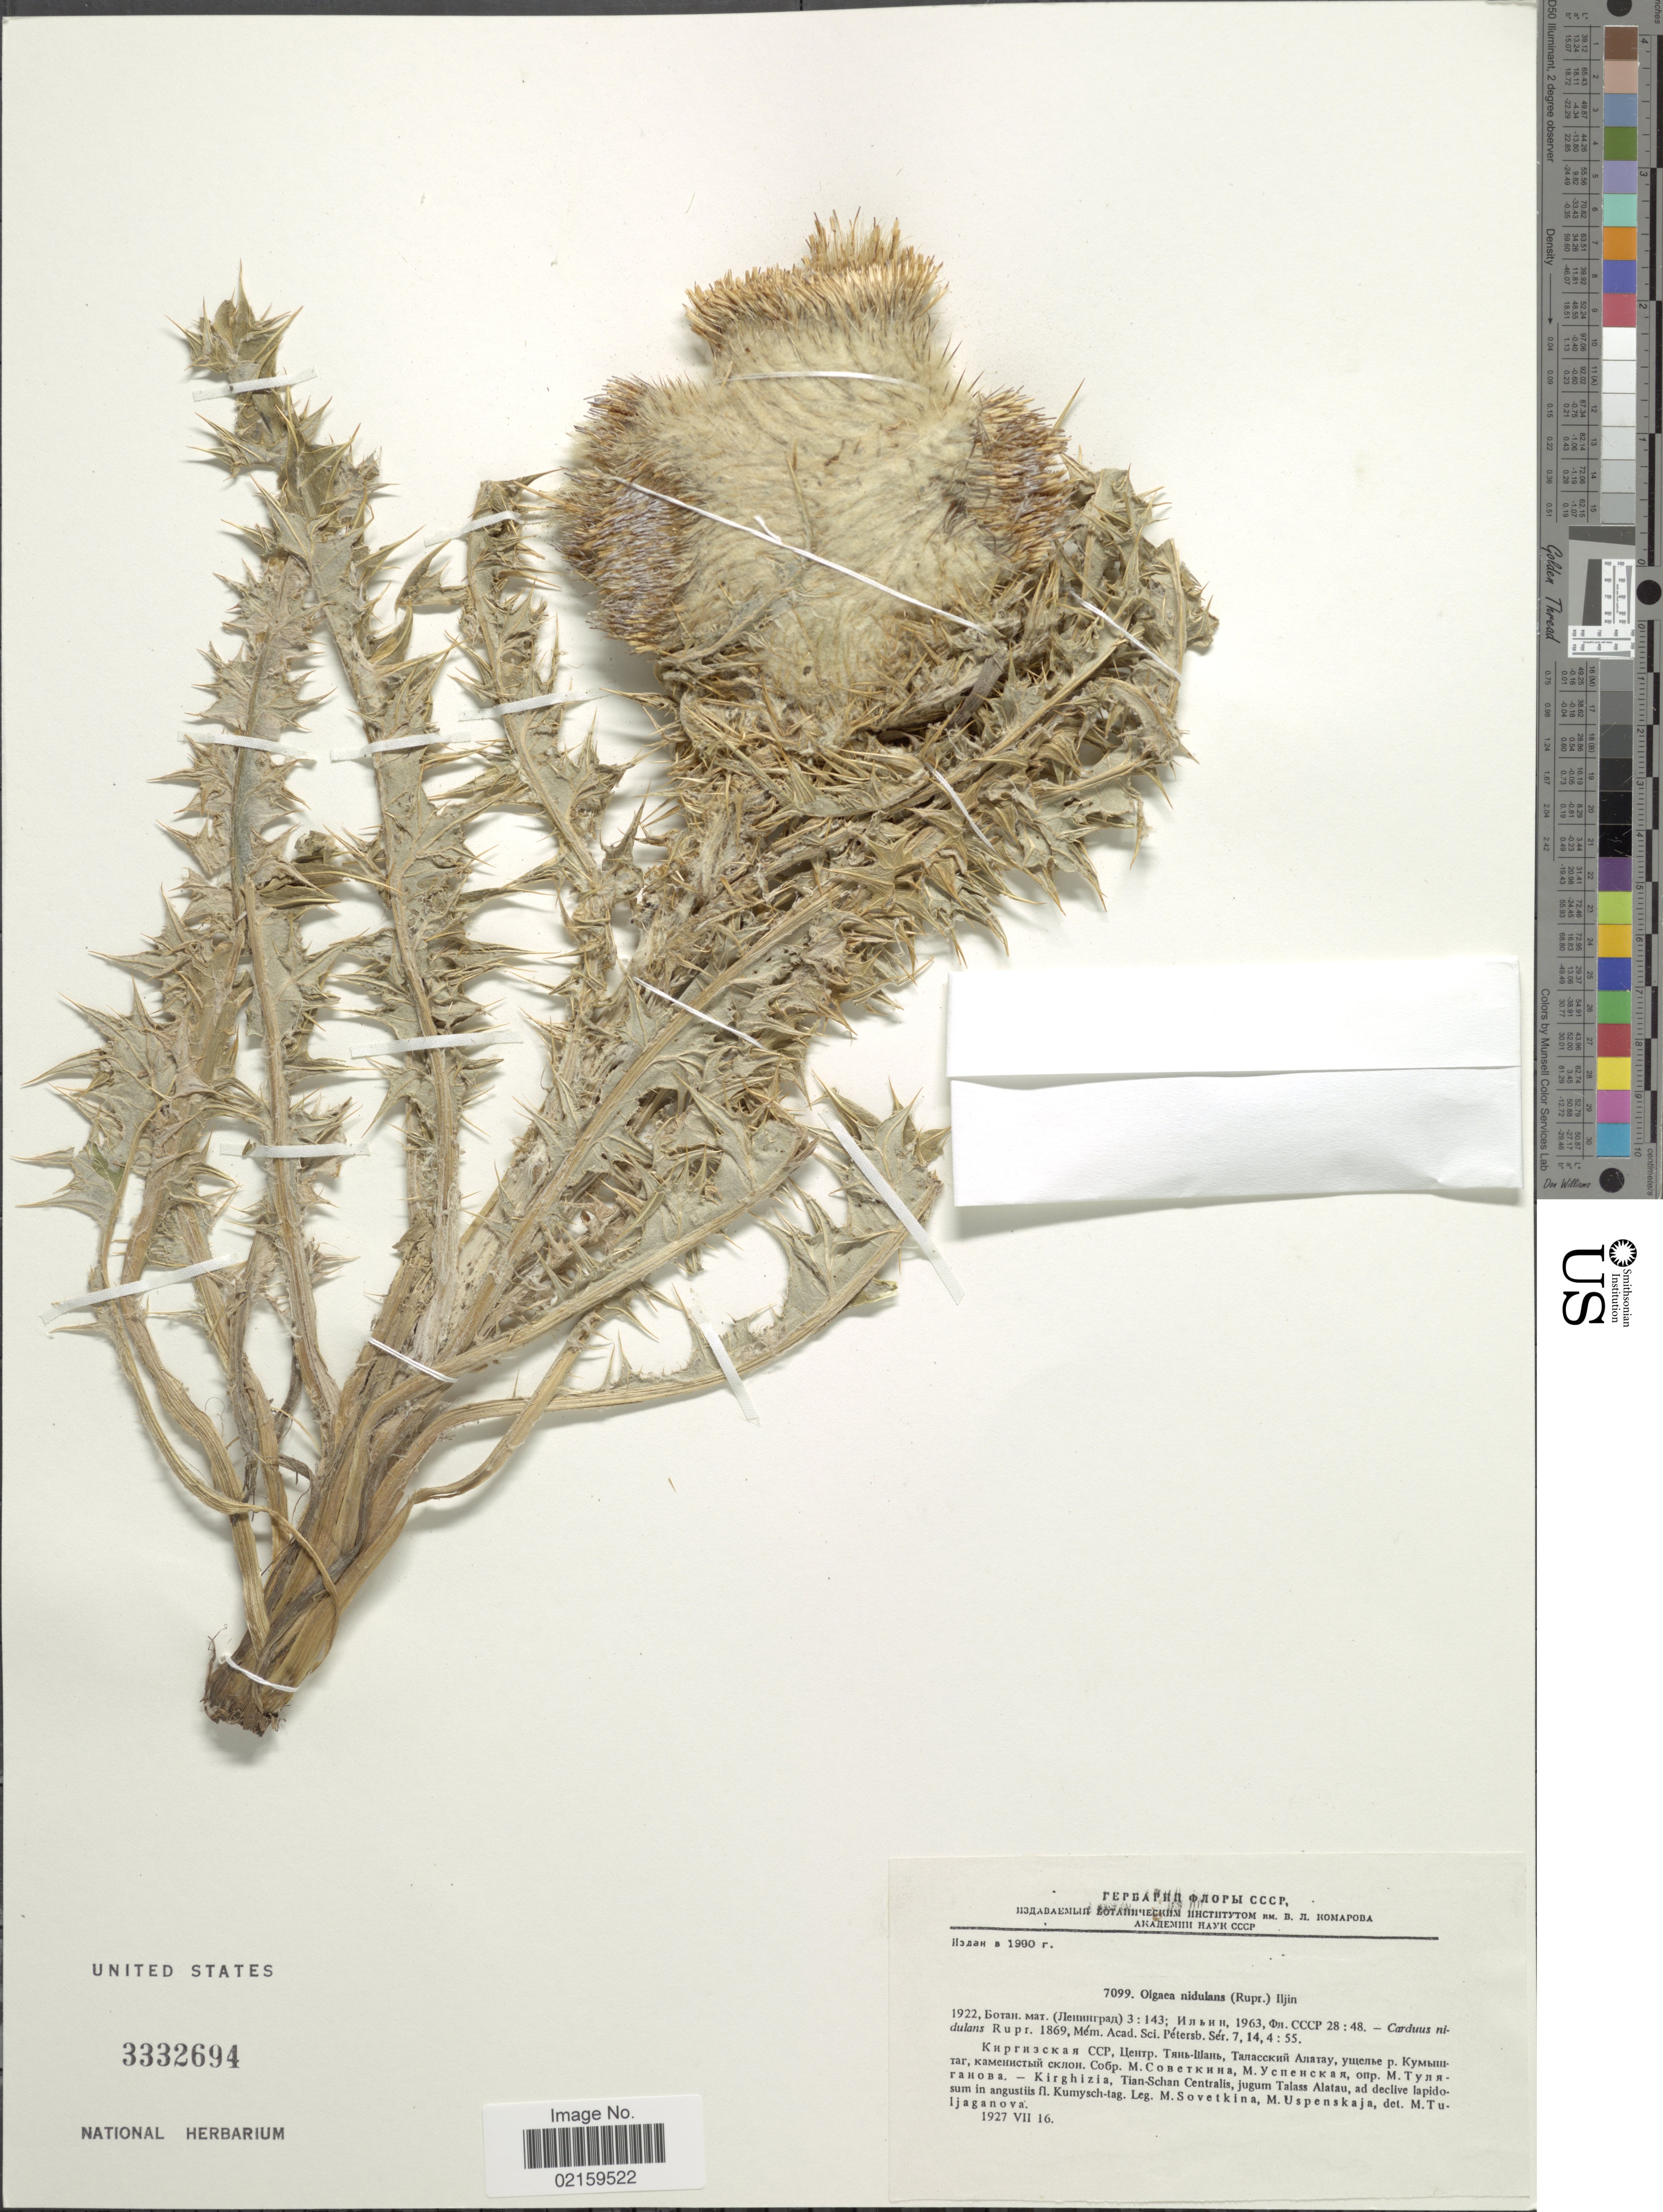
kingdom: Plantae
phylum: Tracheophyta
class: Magnoliopsida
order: Asterales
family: Asteraceae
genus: Olgaea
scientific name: Olgaea nidulans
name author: (Rupr.) Iljin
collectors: M. Sovetkina & M. Uspenskaja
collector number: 1922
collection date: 1927-07-16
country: Kyrgyzstan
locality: Kirghzia, Tian-Schan Centralis, jugum Talass Alatau, ad declive lapidosum in angustustiis fl. Kumysch-tag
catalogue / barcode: US 3332694